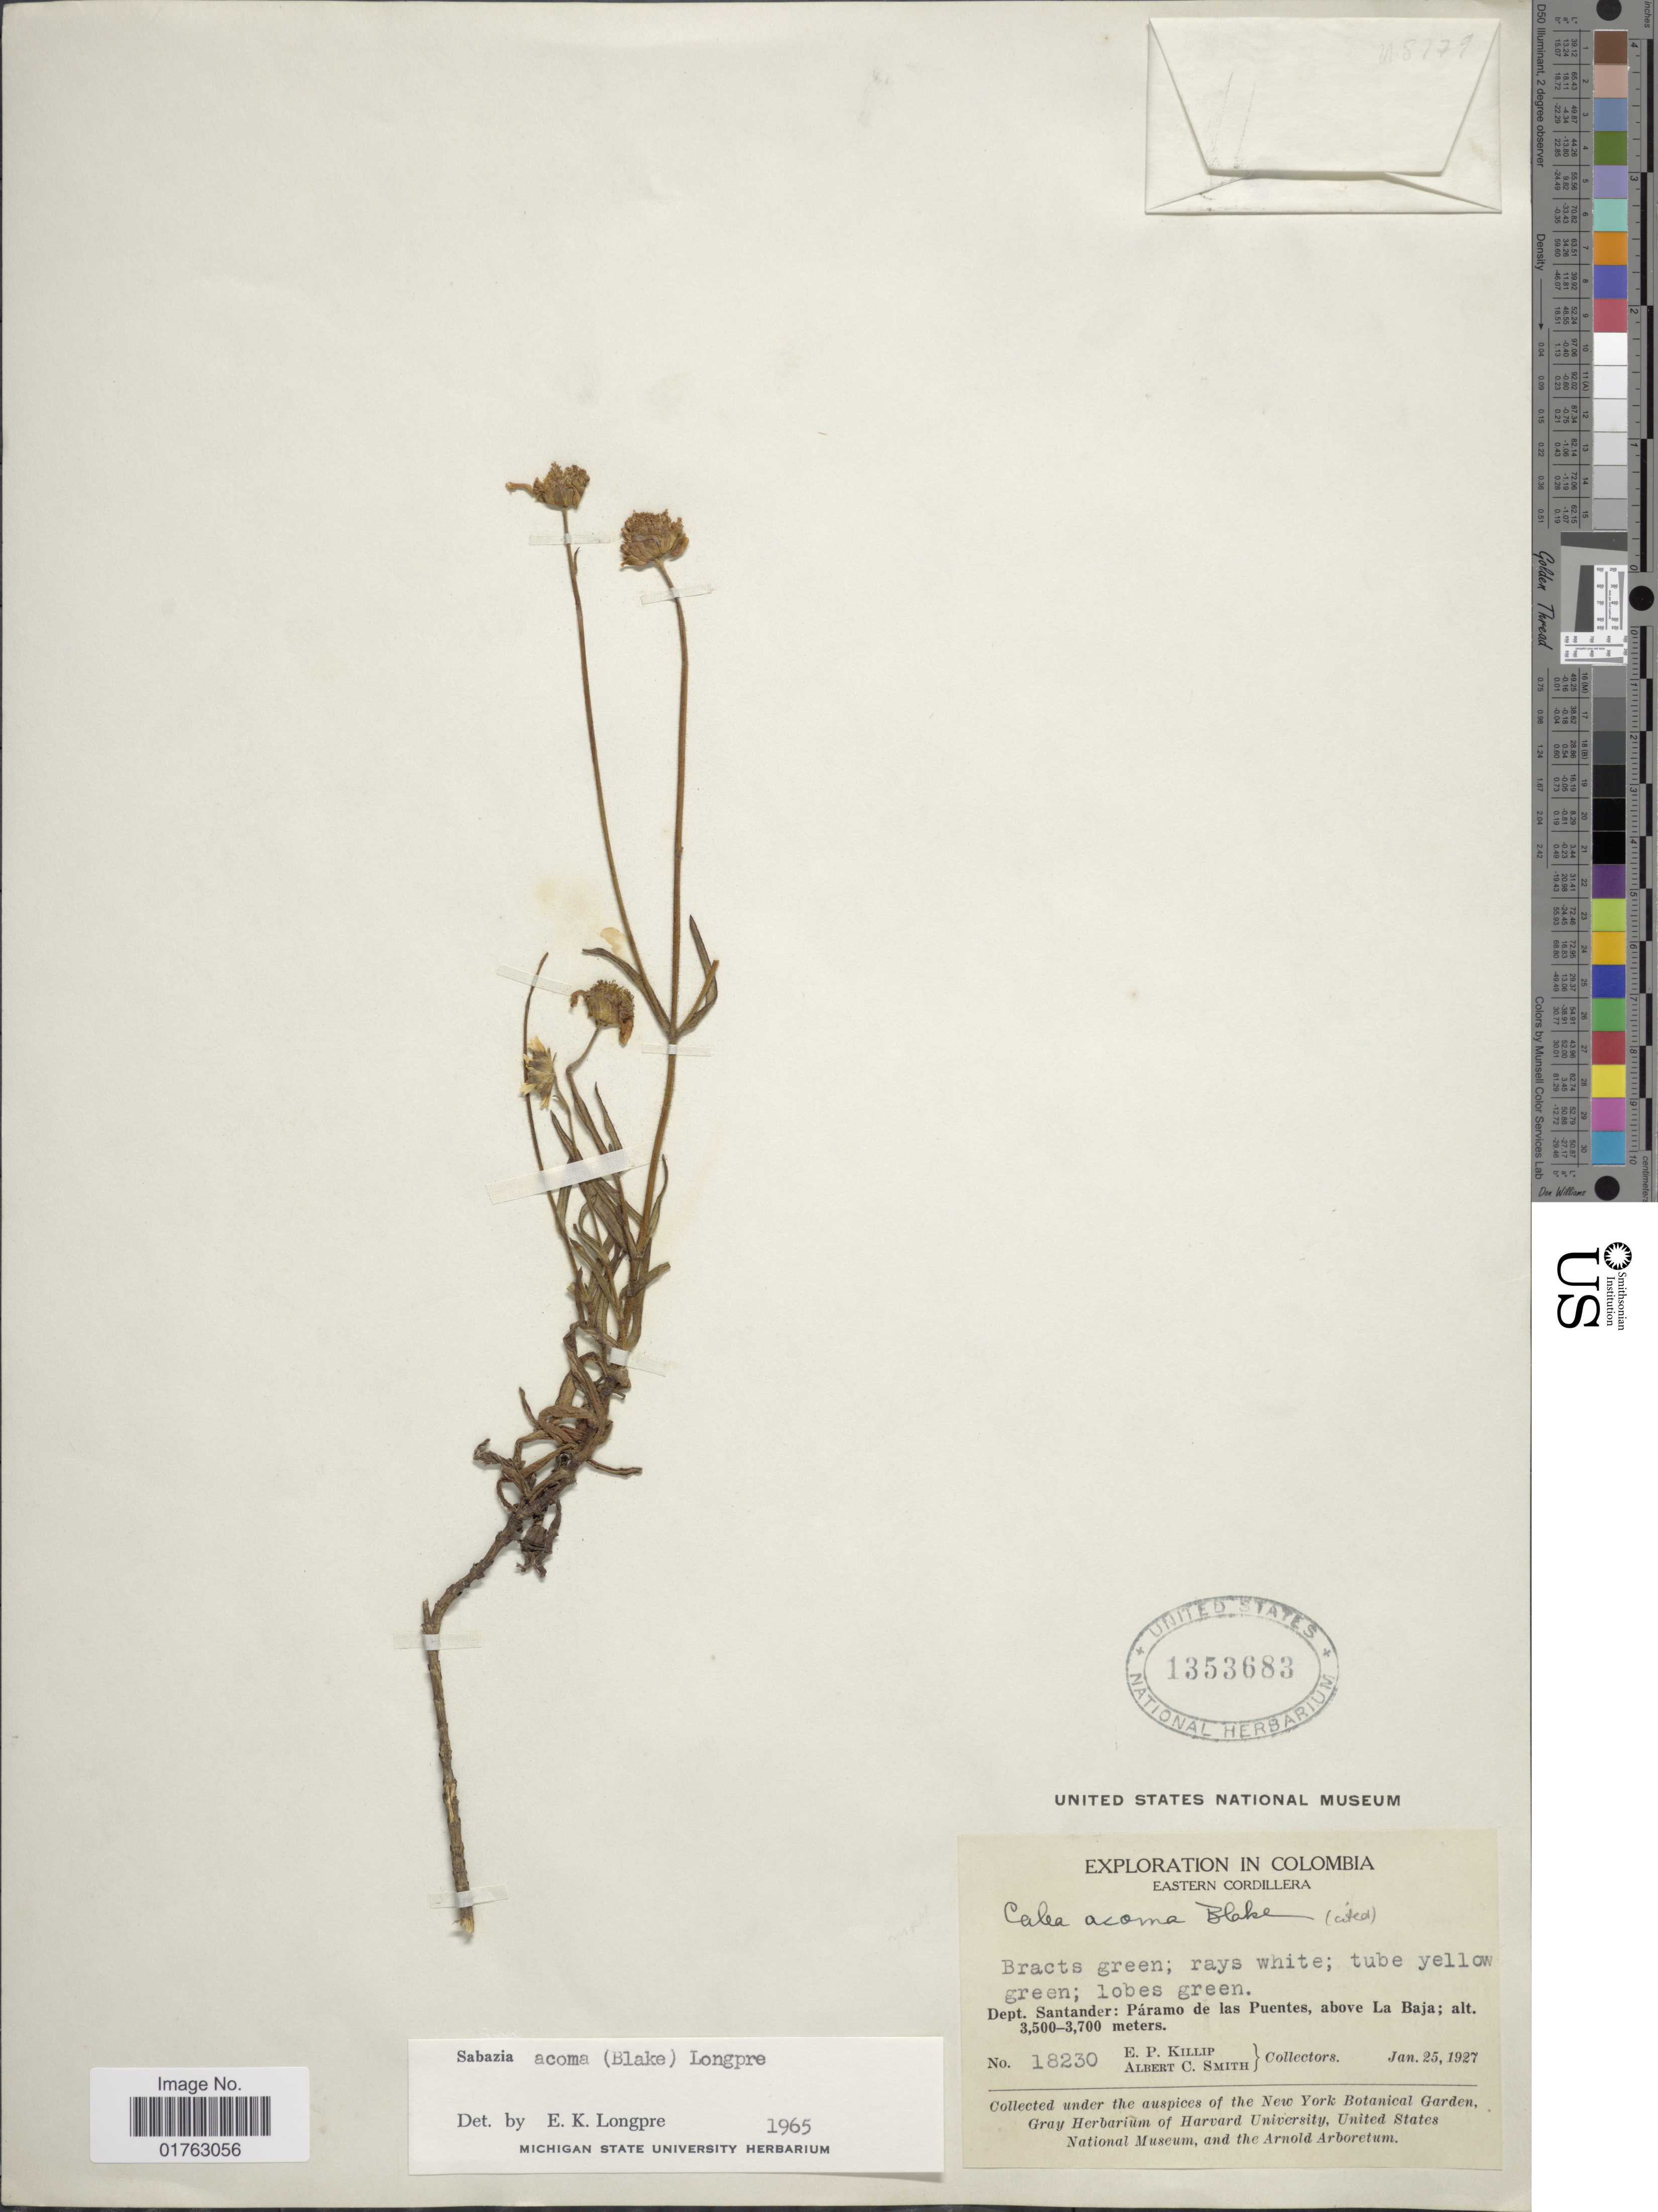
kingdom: Plantae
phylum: Tracheophyta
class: Magnoliopsida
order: Asterales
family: Asteraceae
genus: Sabazia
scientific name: Sabazia acoma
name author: (S.F. Blake) Longpre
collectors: E. P. Killip & A. C. Smith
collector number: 18230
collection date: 1927-01-25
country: Colombia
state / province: Santander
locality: Eastern Cordillera, Dept. Santader: Paramo de las Puentes, above La Baja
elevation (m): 3500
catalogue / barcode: US 1353683